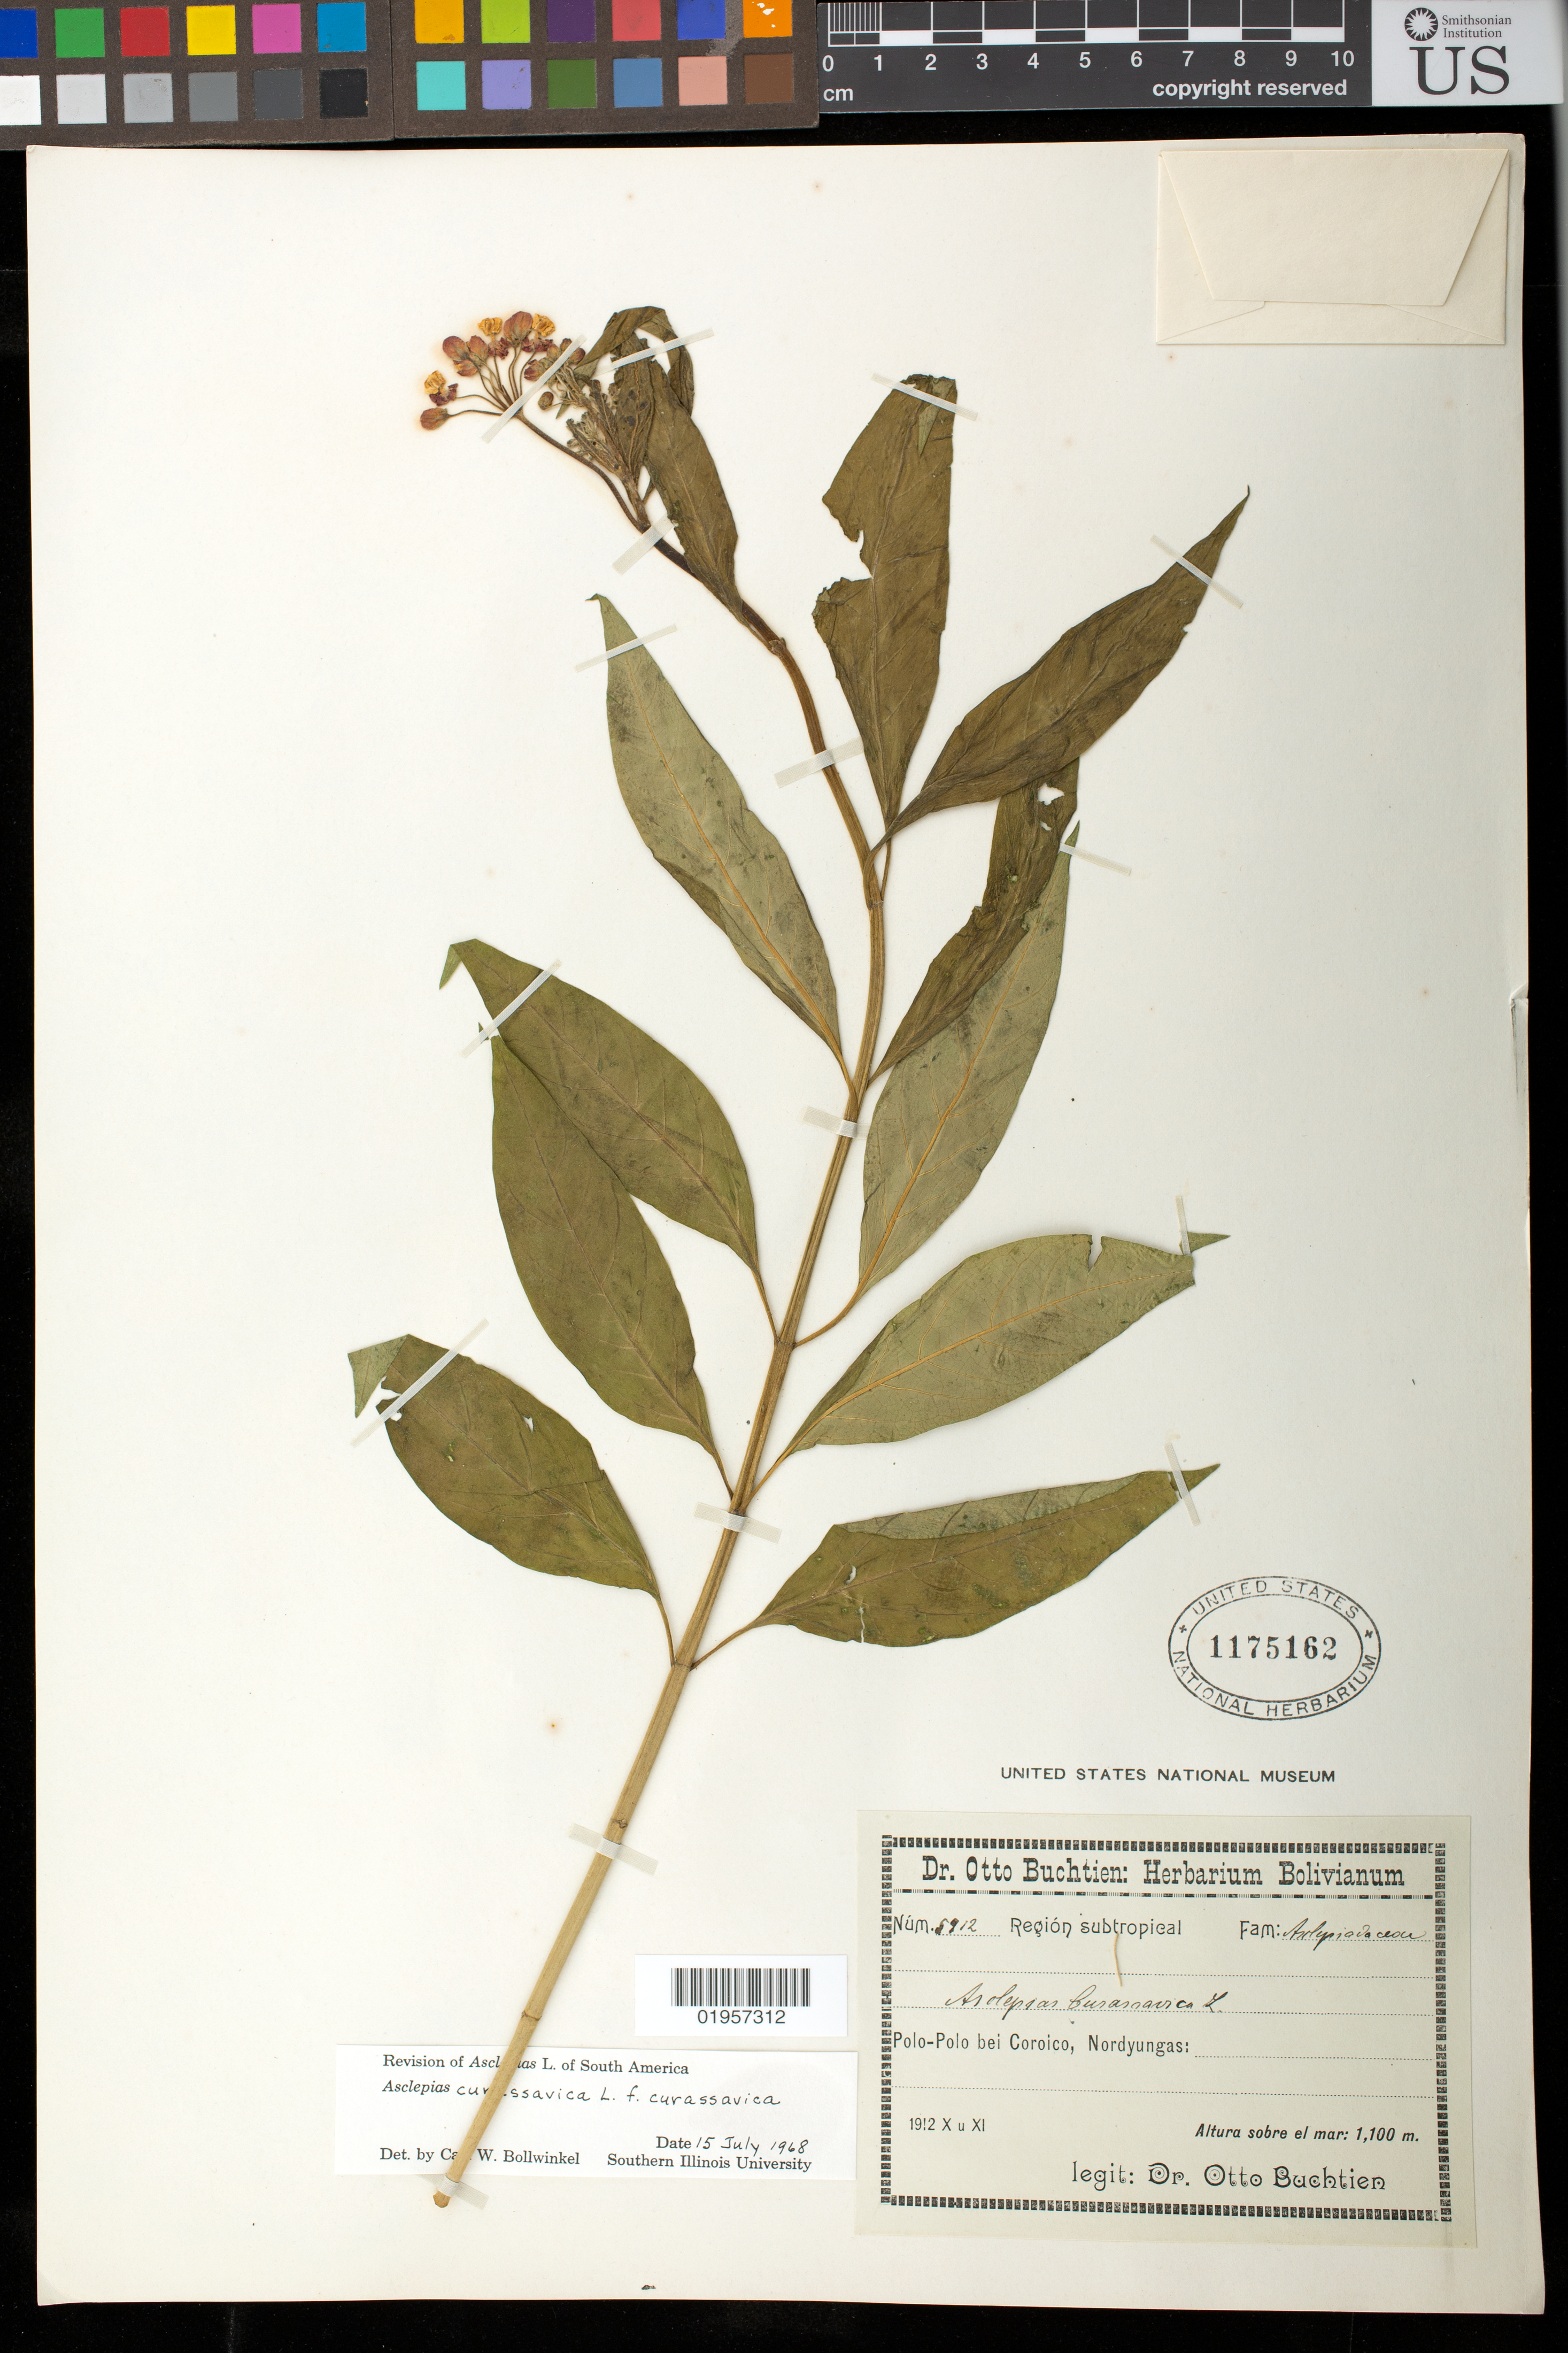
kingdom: Plantae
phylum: Tracheophyta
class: Magnoliopsida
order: Gentianales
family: Apocynaceae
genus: Asclepias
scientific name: Asclepias curassavica f. curassavica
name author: L.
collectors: O. Buchtien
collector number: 5912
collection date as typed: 1912 X u XI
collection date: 1912-10/1912-11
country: Bolivia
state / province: La Paz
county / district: Nor Yungas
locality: Polo-Polo bei Coroico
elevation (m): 1100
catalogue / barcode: US 1175162